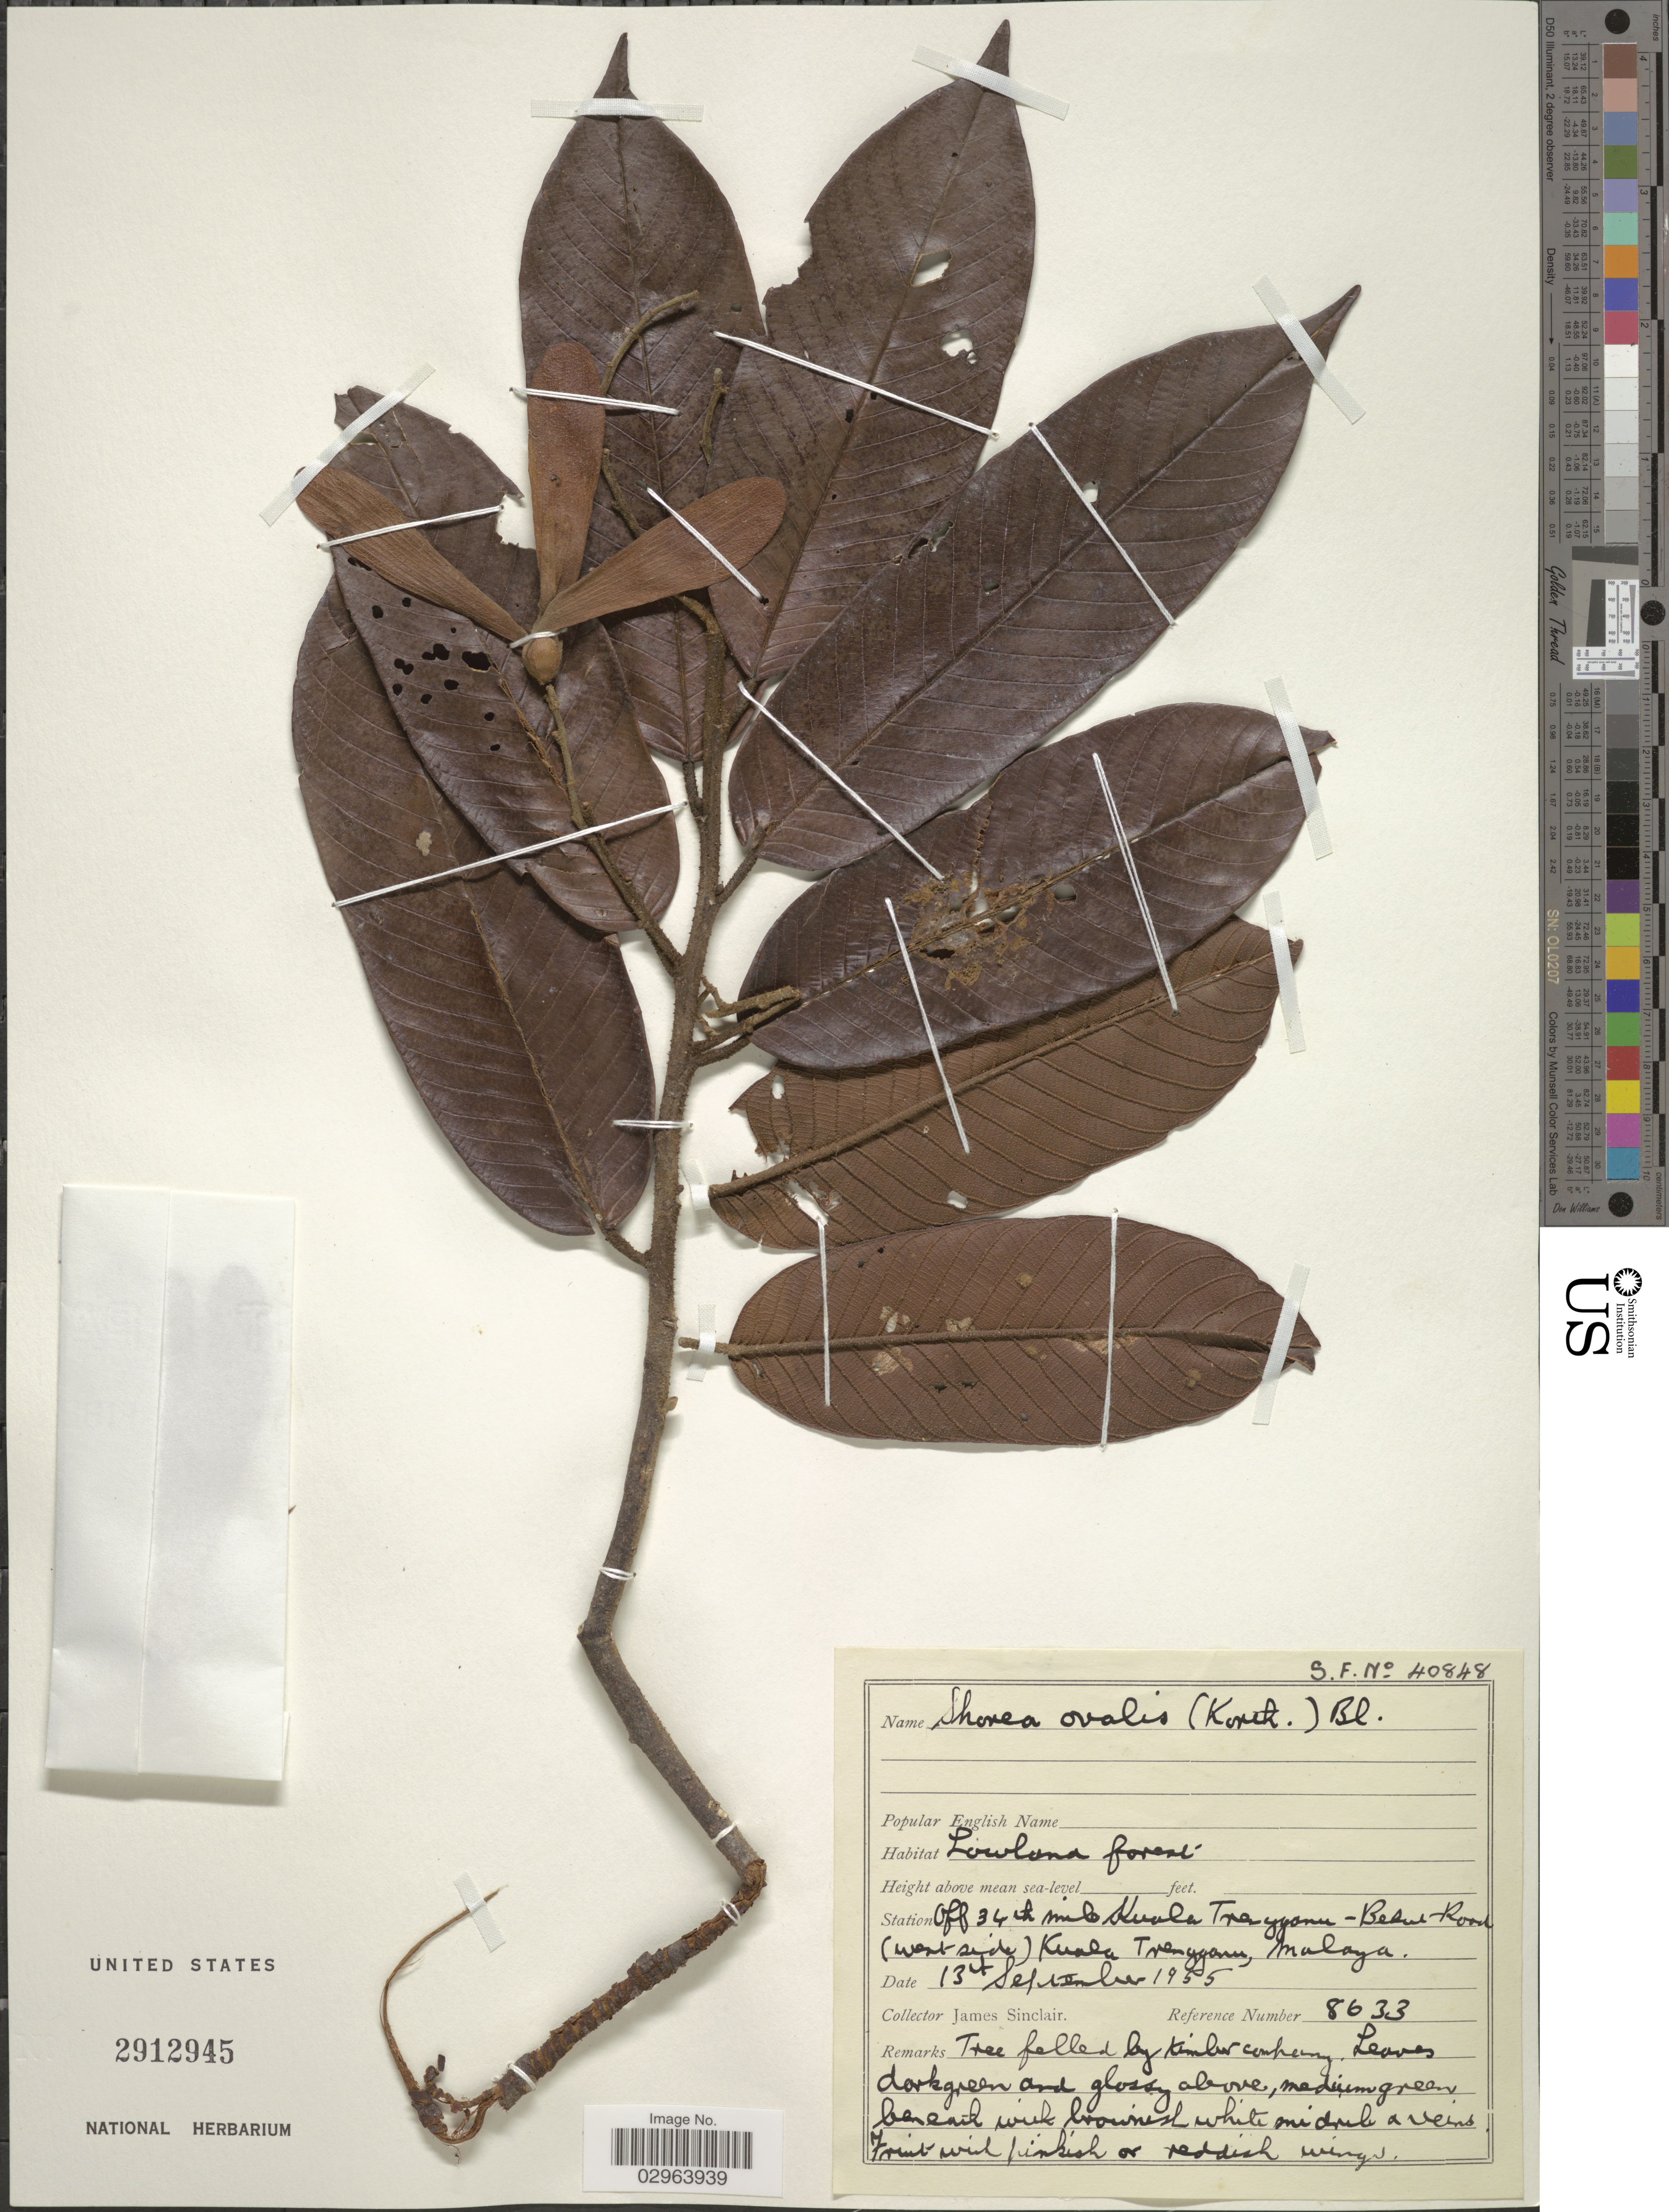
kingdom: Plantae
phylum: Tracheophyta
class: Magnoliopsida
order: Malvales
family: Dipterocarpaceae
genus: Rubroshorea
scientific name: Rubroshorea ovalis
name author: (Korth.) P.S. Ashton & J. Heck.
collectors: J. Sinclair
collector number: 8633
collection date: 1955-09-13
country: Malaysia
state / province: Terengganu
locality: Off 34th mile Kuala Terengganu - Besut Road (west side) Kuala Terengganu Malaya.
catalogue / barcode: US 2912945